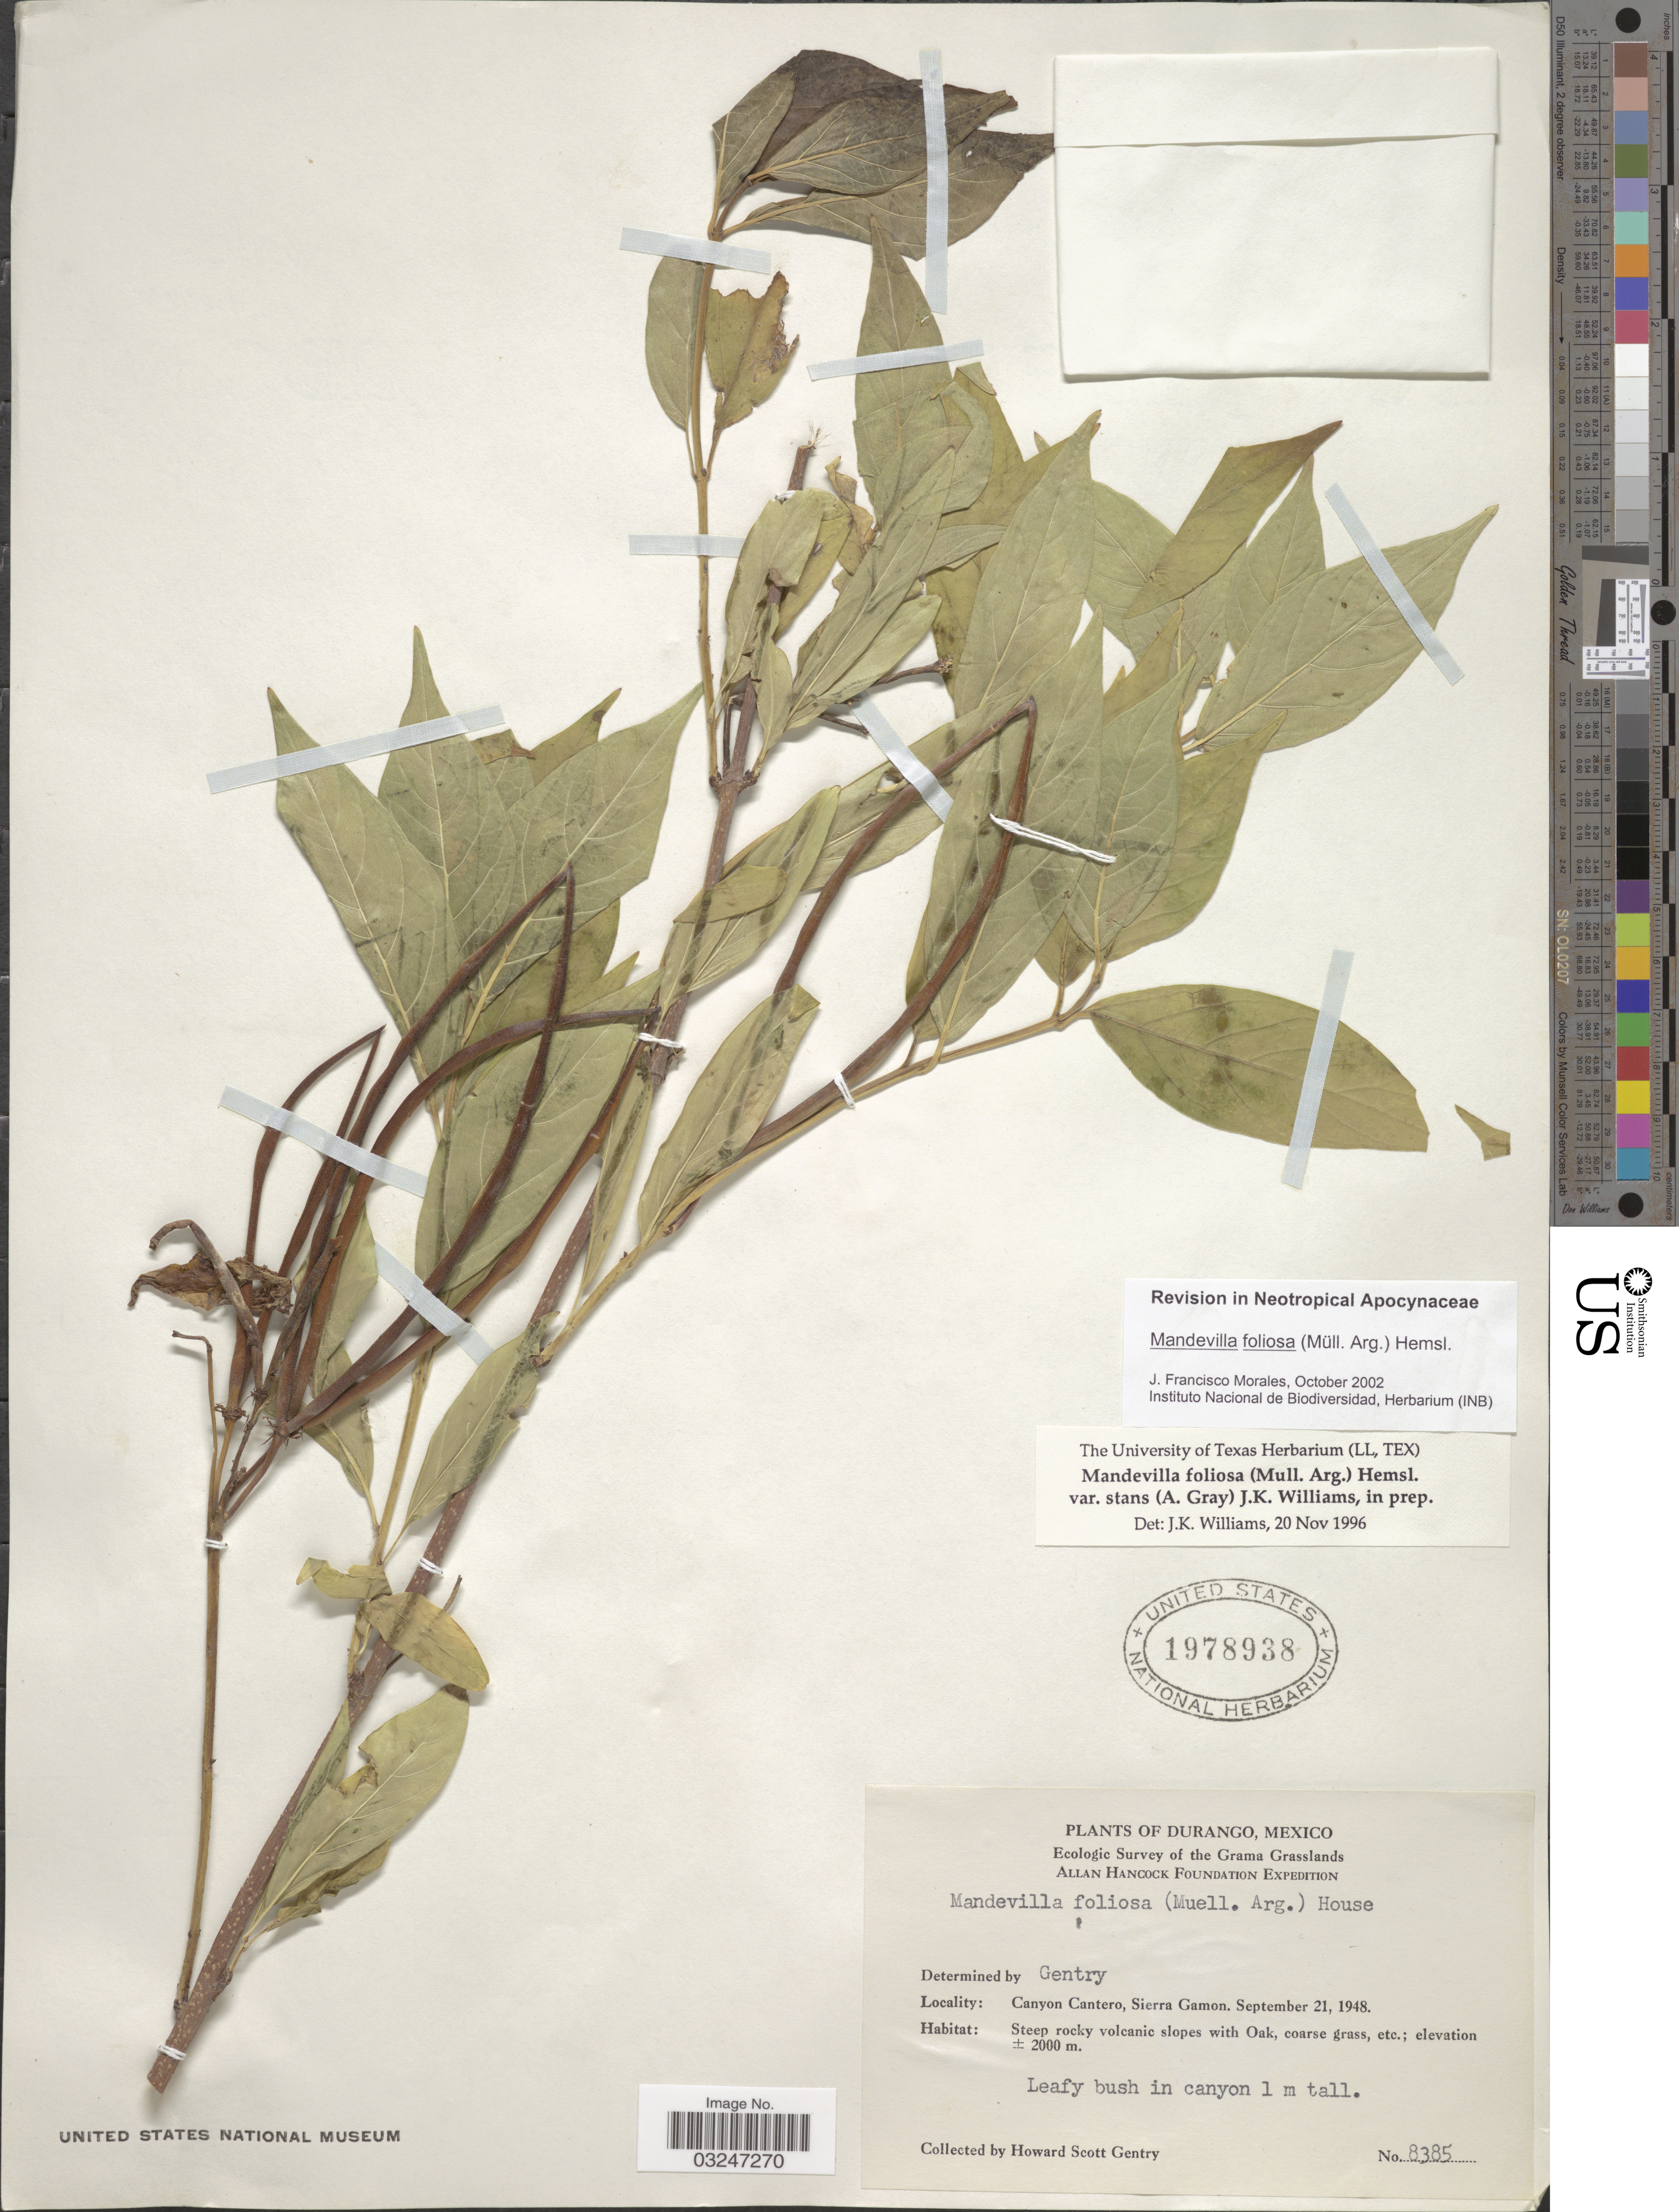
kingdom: Plantae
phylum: Tracheophyta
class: Magnoliopsida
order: Gentianales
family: Apocynaceae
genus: Mandevilla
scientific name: Mandevilla foliosa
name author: (Müll. Arg.) Hemsl.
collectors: H. S. Gentry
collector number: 8385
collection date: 1948-09-21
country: Mexico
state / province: Durango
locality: Canyon Cantero, Sierra Gamon.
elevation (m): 2000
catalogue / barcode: US 1978938